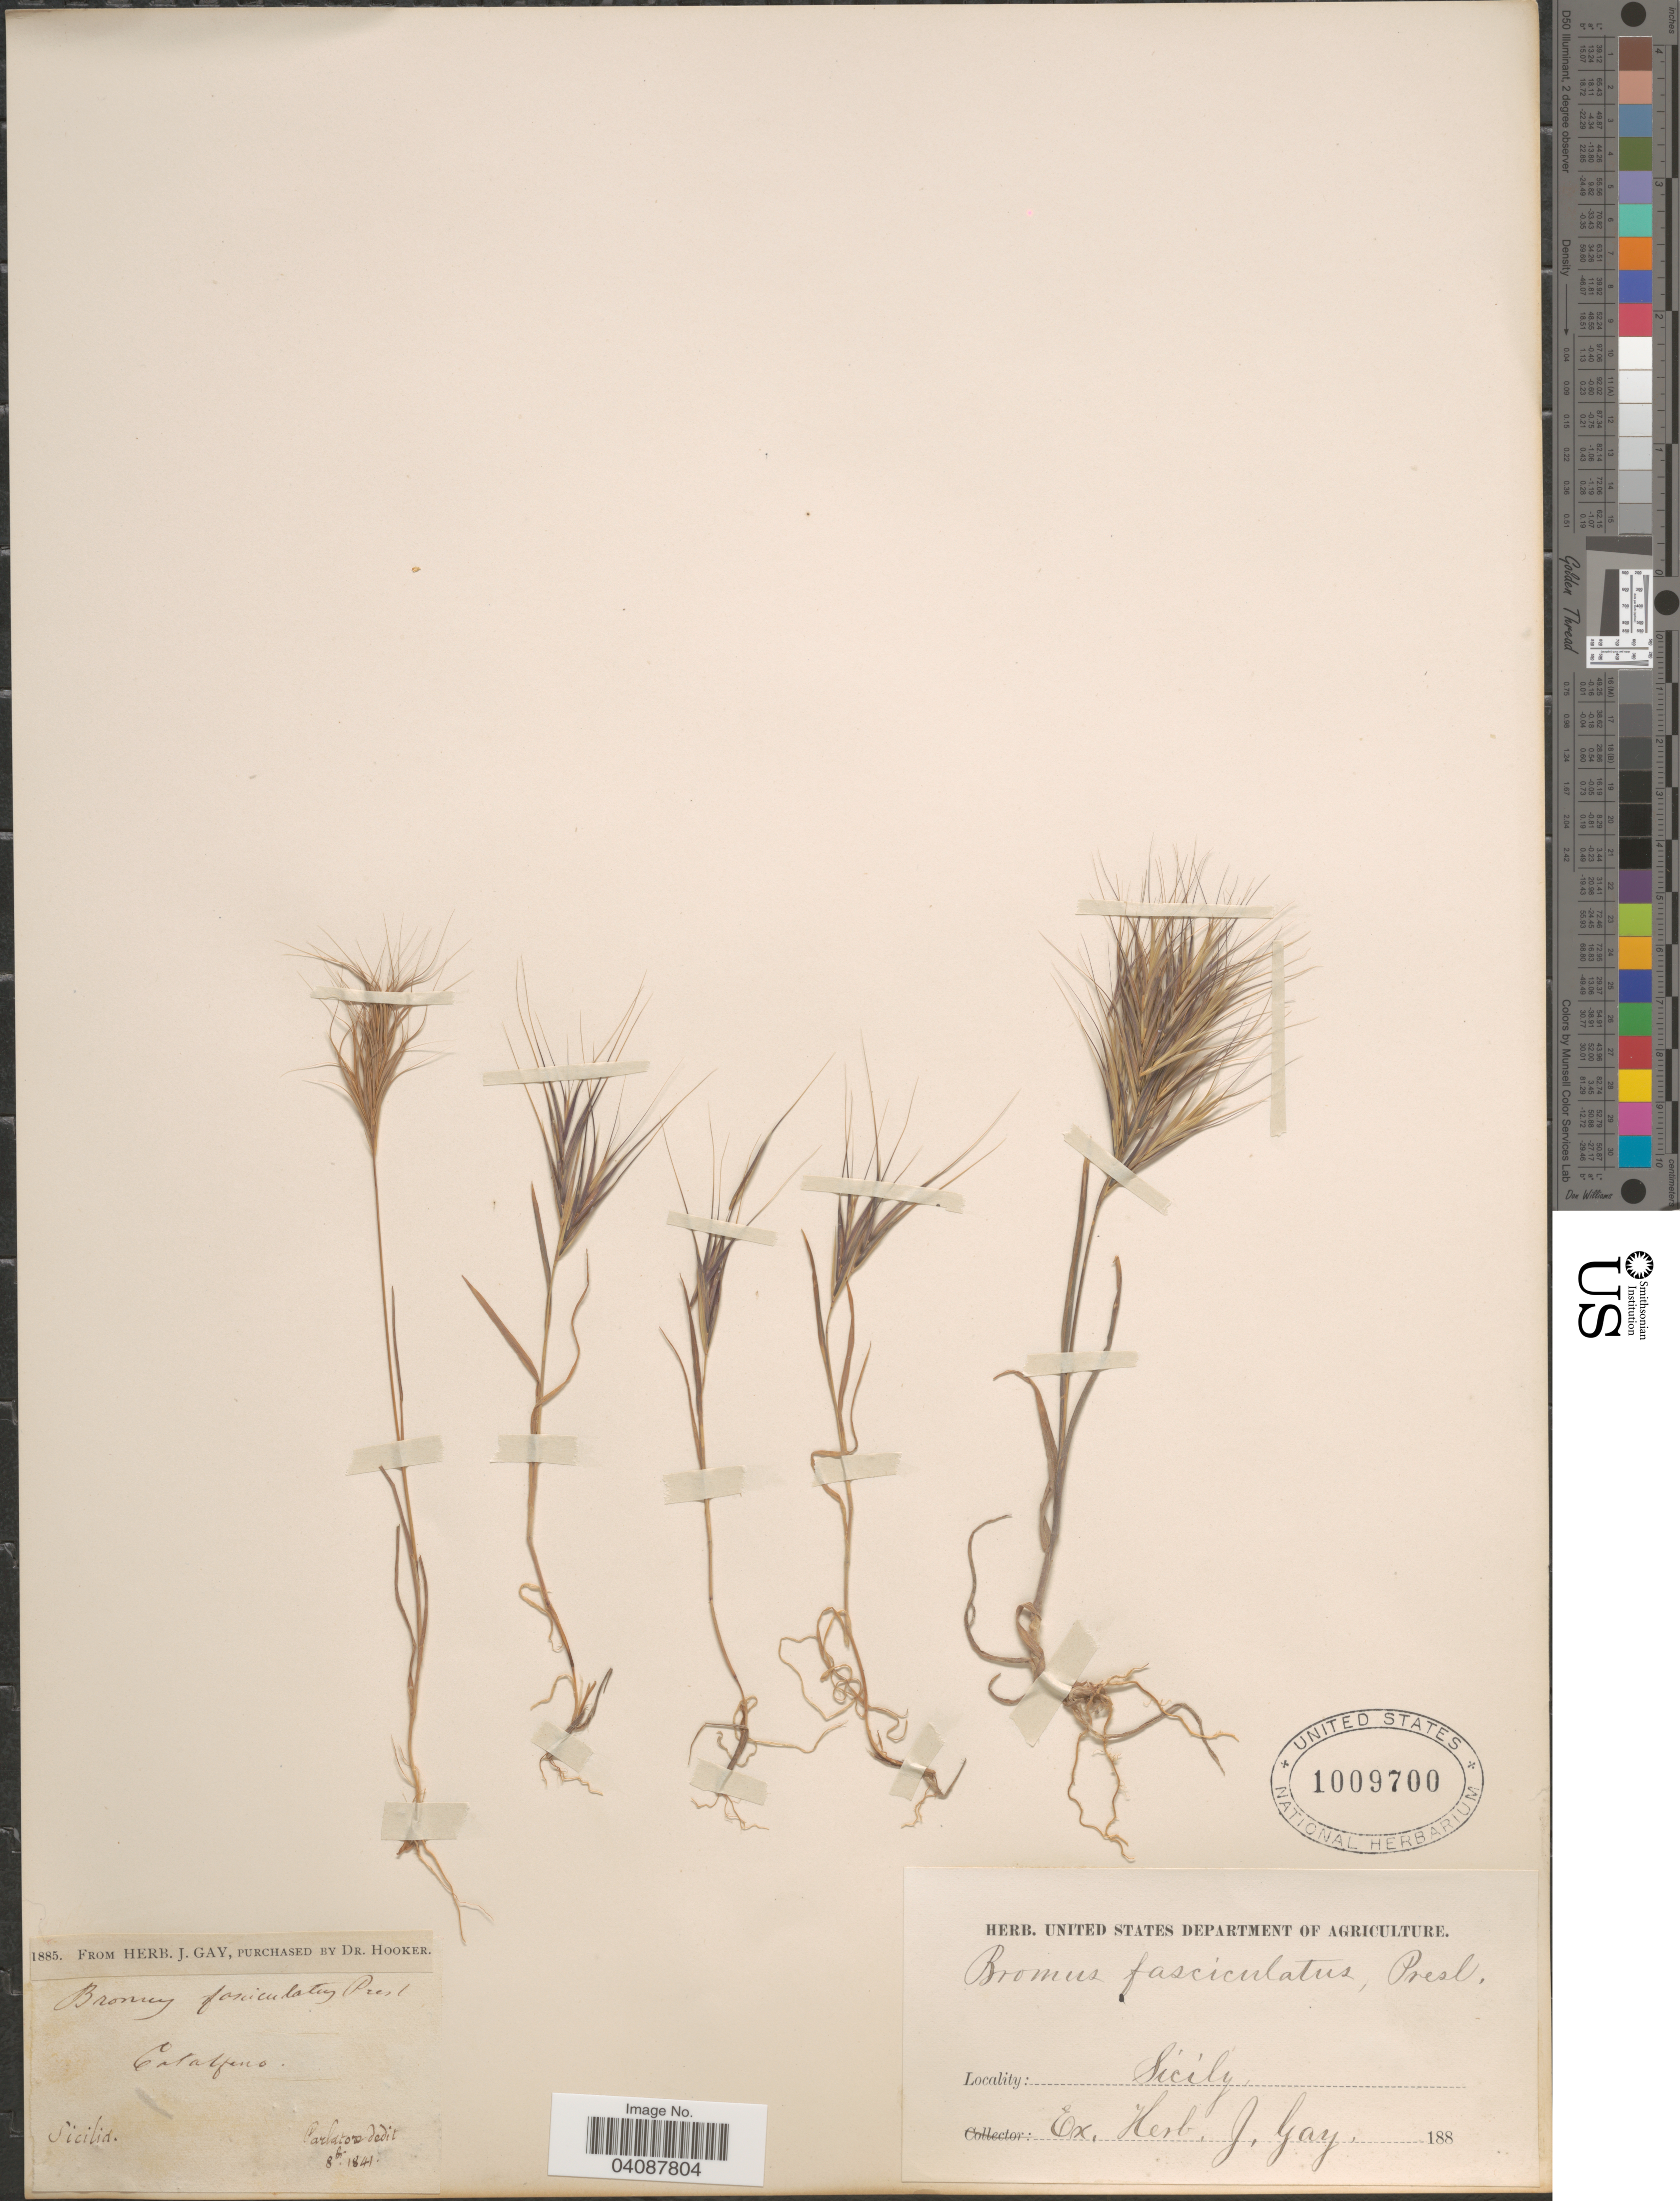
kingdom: Plantae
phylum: Tracheophyta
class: Liliopsida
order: Poales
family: Poaceae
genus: Bromus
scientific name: Bromus fasciculatus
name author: C. Presl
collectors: ex herb. J. Gay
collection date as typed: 188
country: Italy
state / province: Siciliana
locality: Catalfeno. Sicilia. Sicily.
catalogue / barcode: US 1009700